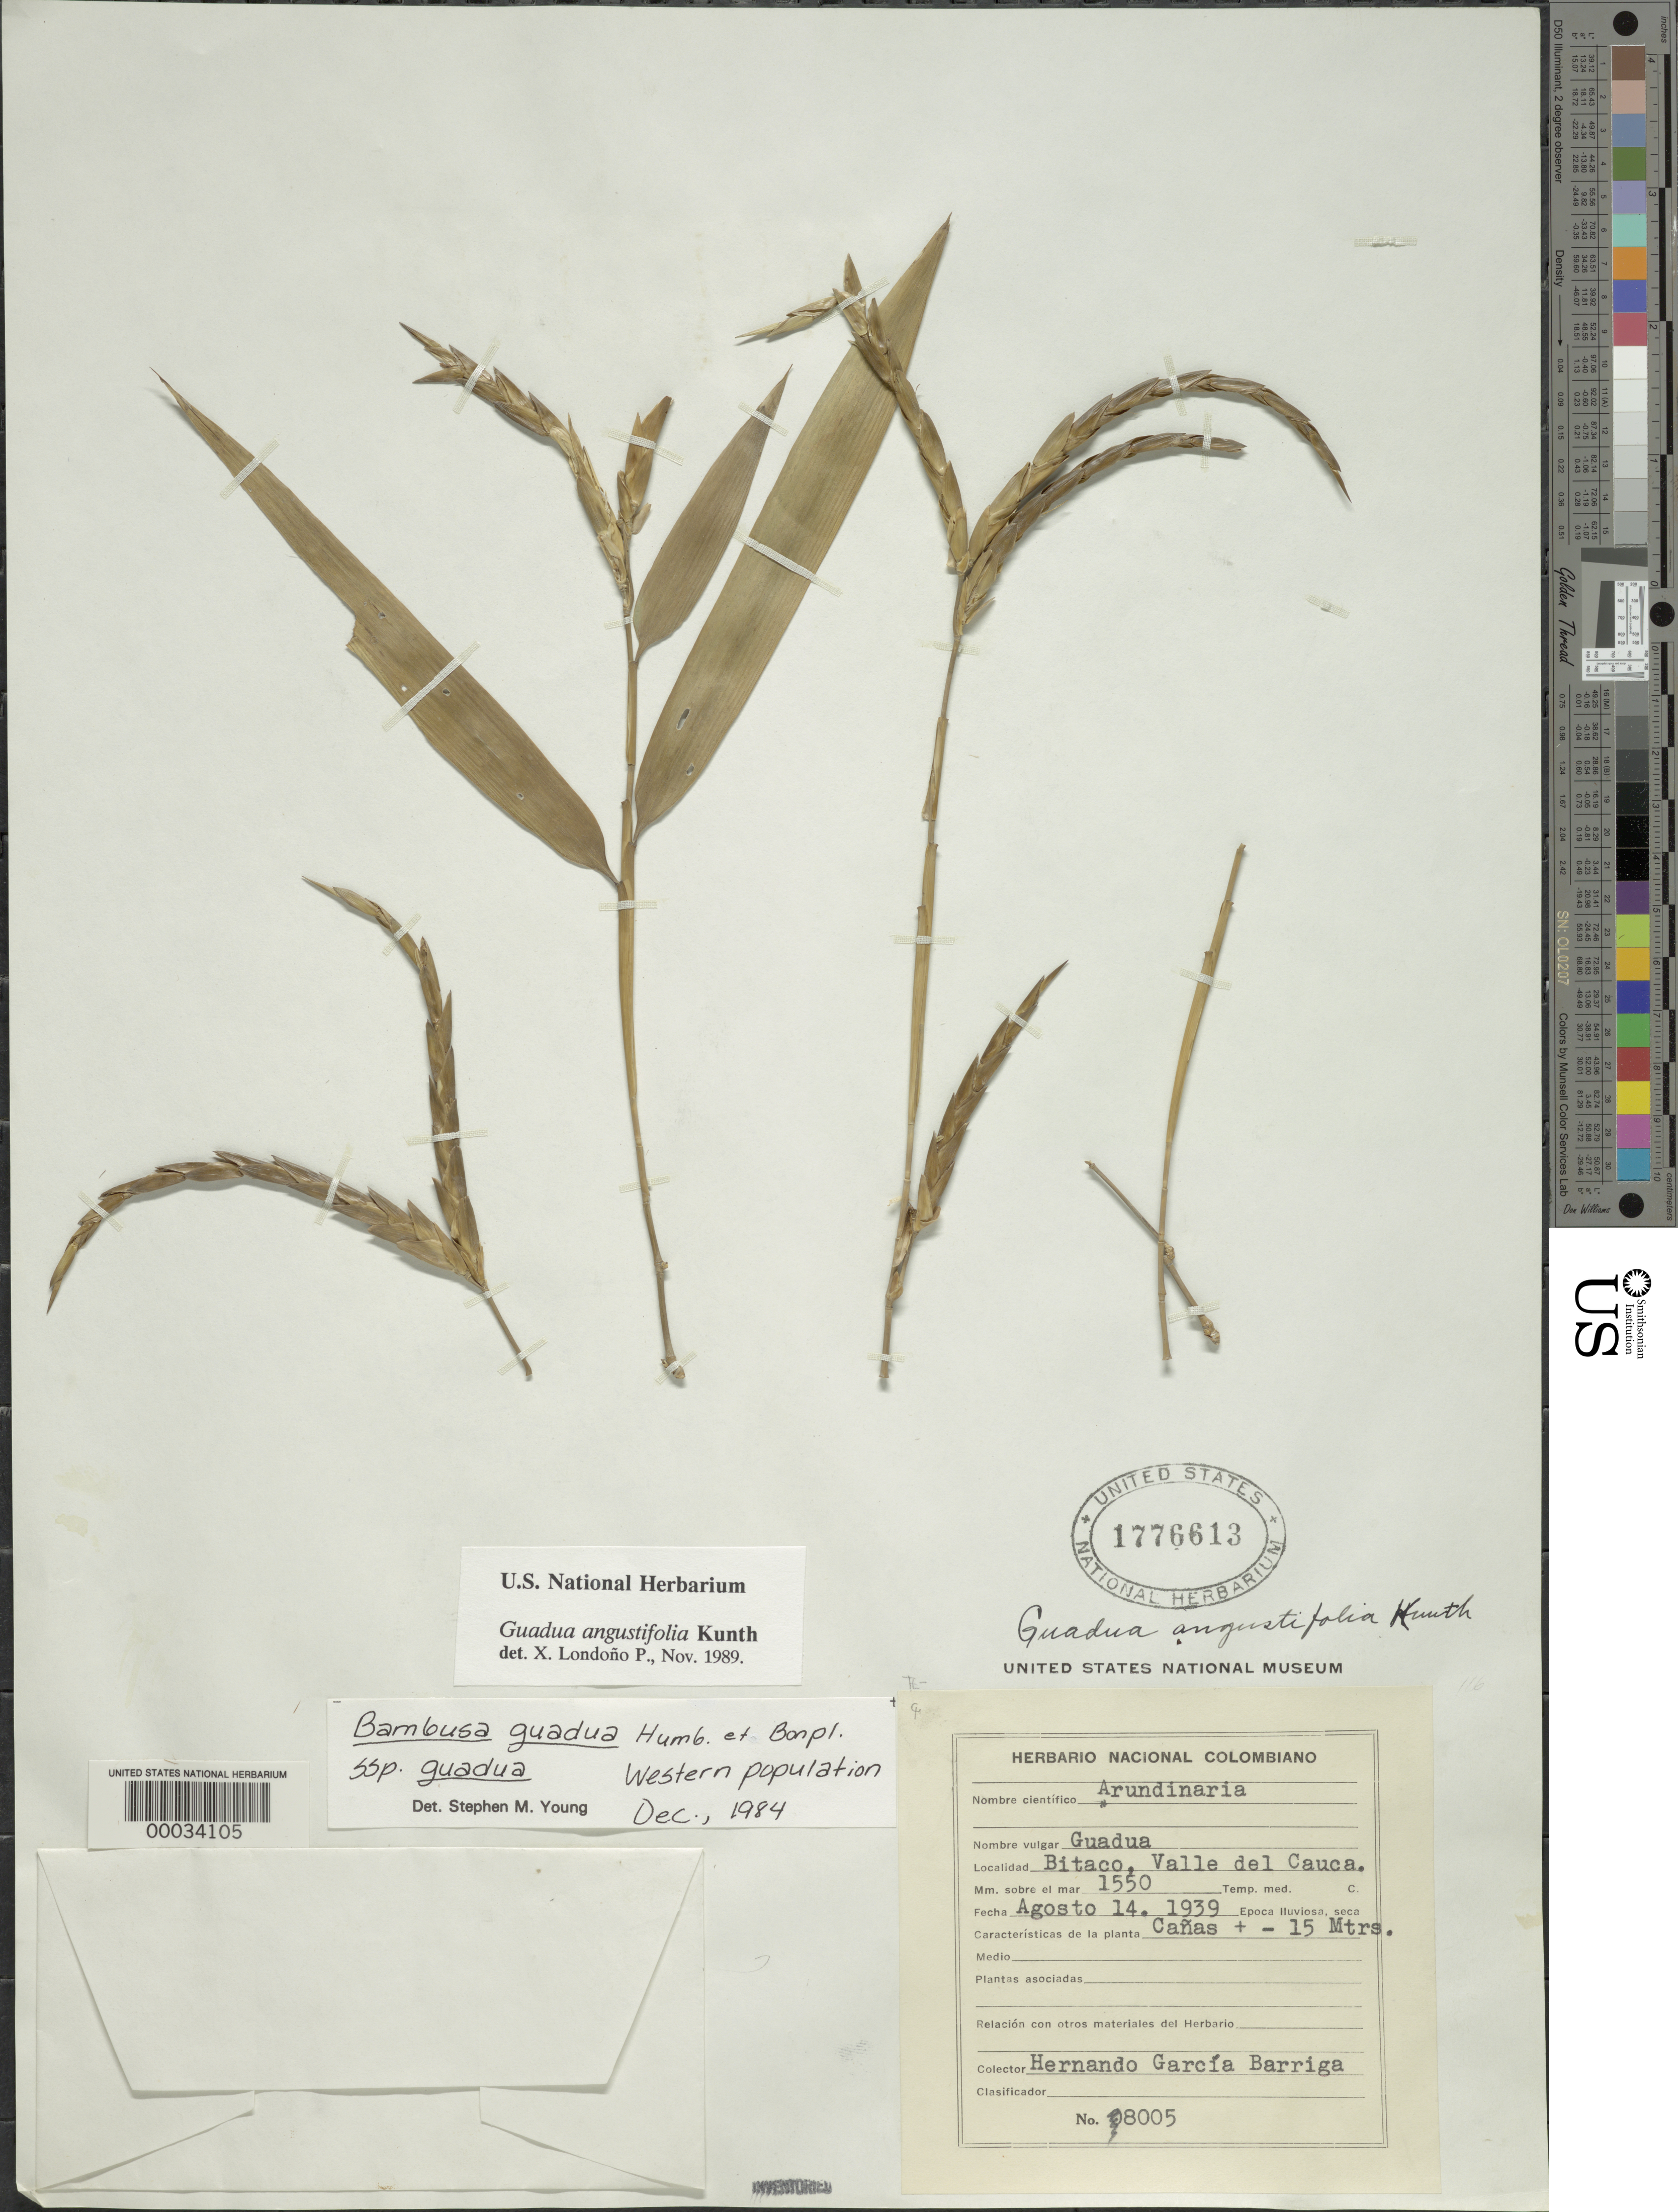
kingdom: Plantae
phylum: Tracheophyta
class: Liliopsida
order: Poales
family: Poaceae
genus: Guadua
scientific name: Guadua angustifolia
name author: Kunth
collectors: H. García Barriga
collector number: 8005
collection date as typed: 14 Aug 1939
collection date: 1939-08-14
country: Colombia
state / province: Valle del Cauca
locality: Bitaco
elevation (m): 1550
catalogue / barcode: US 1776613